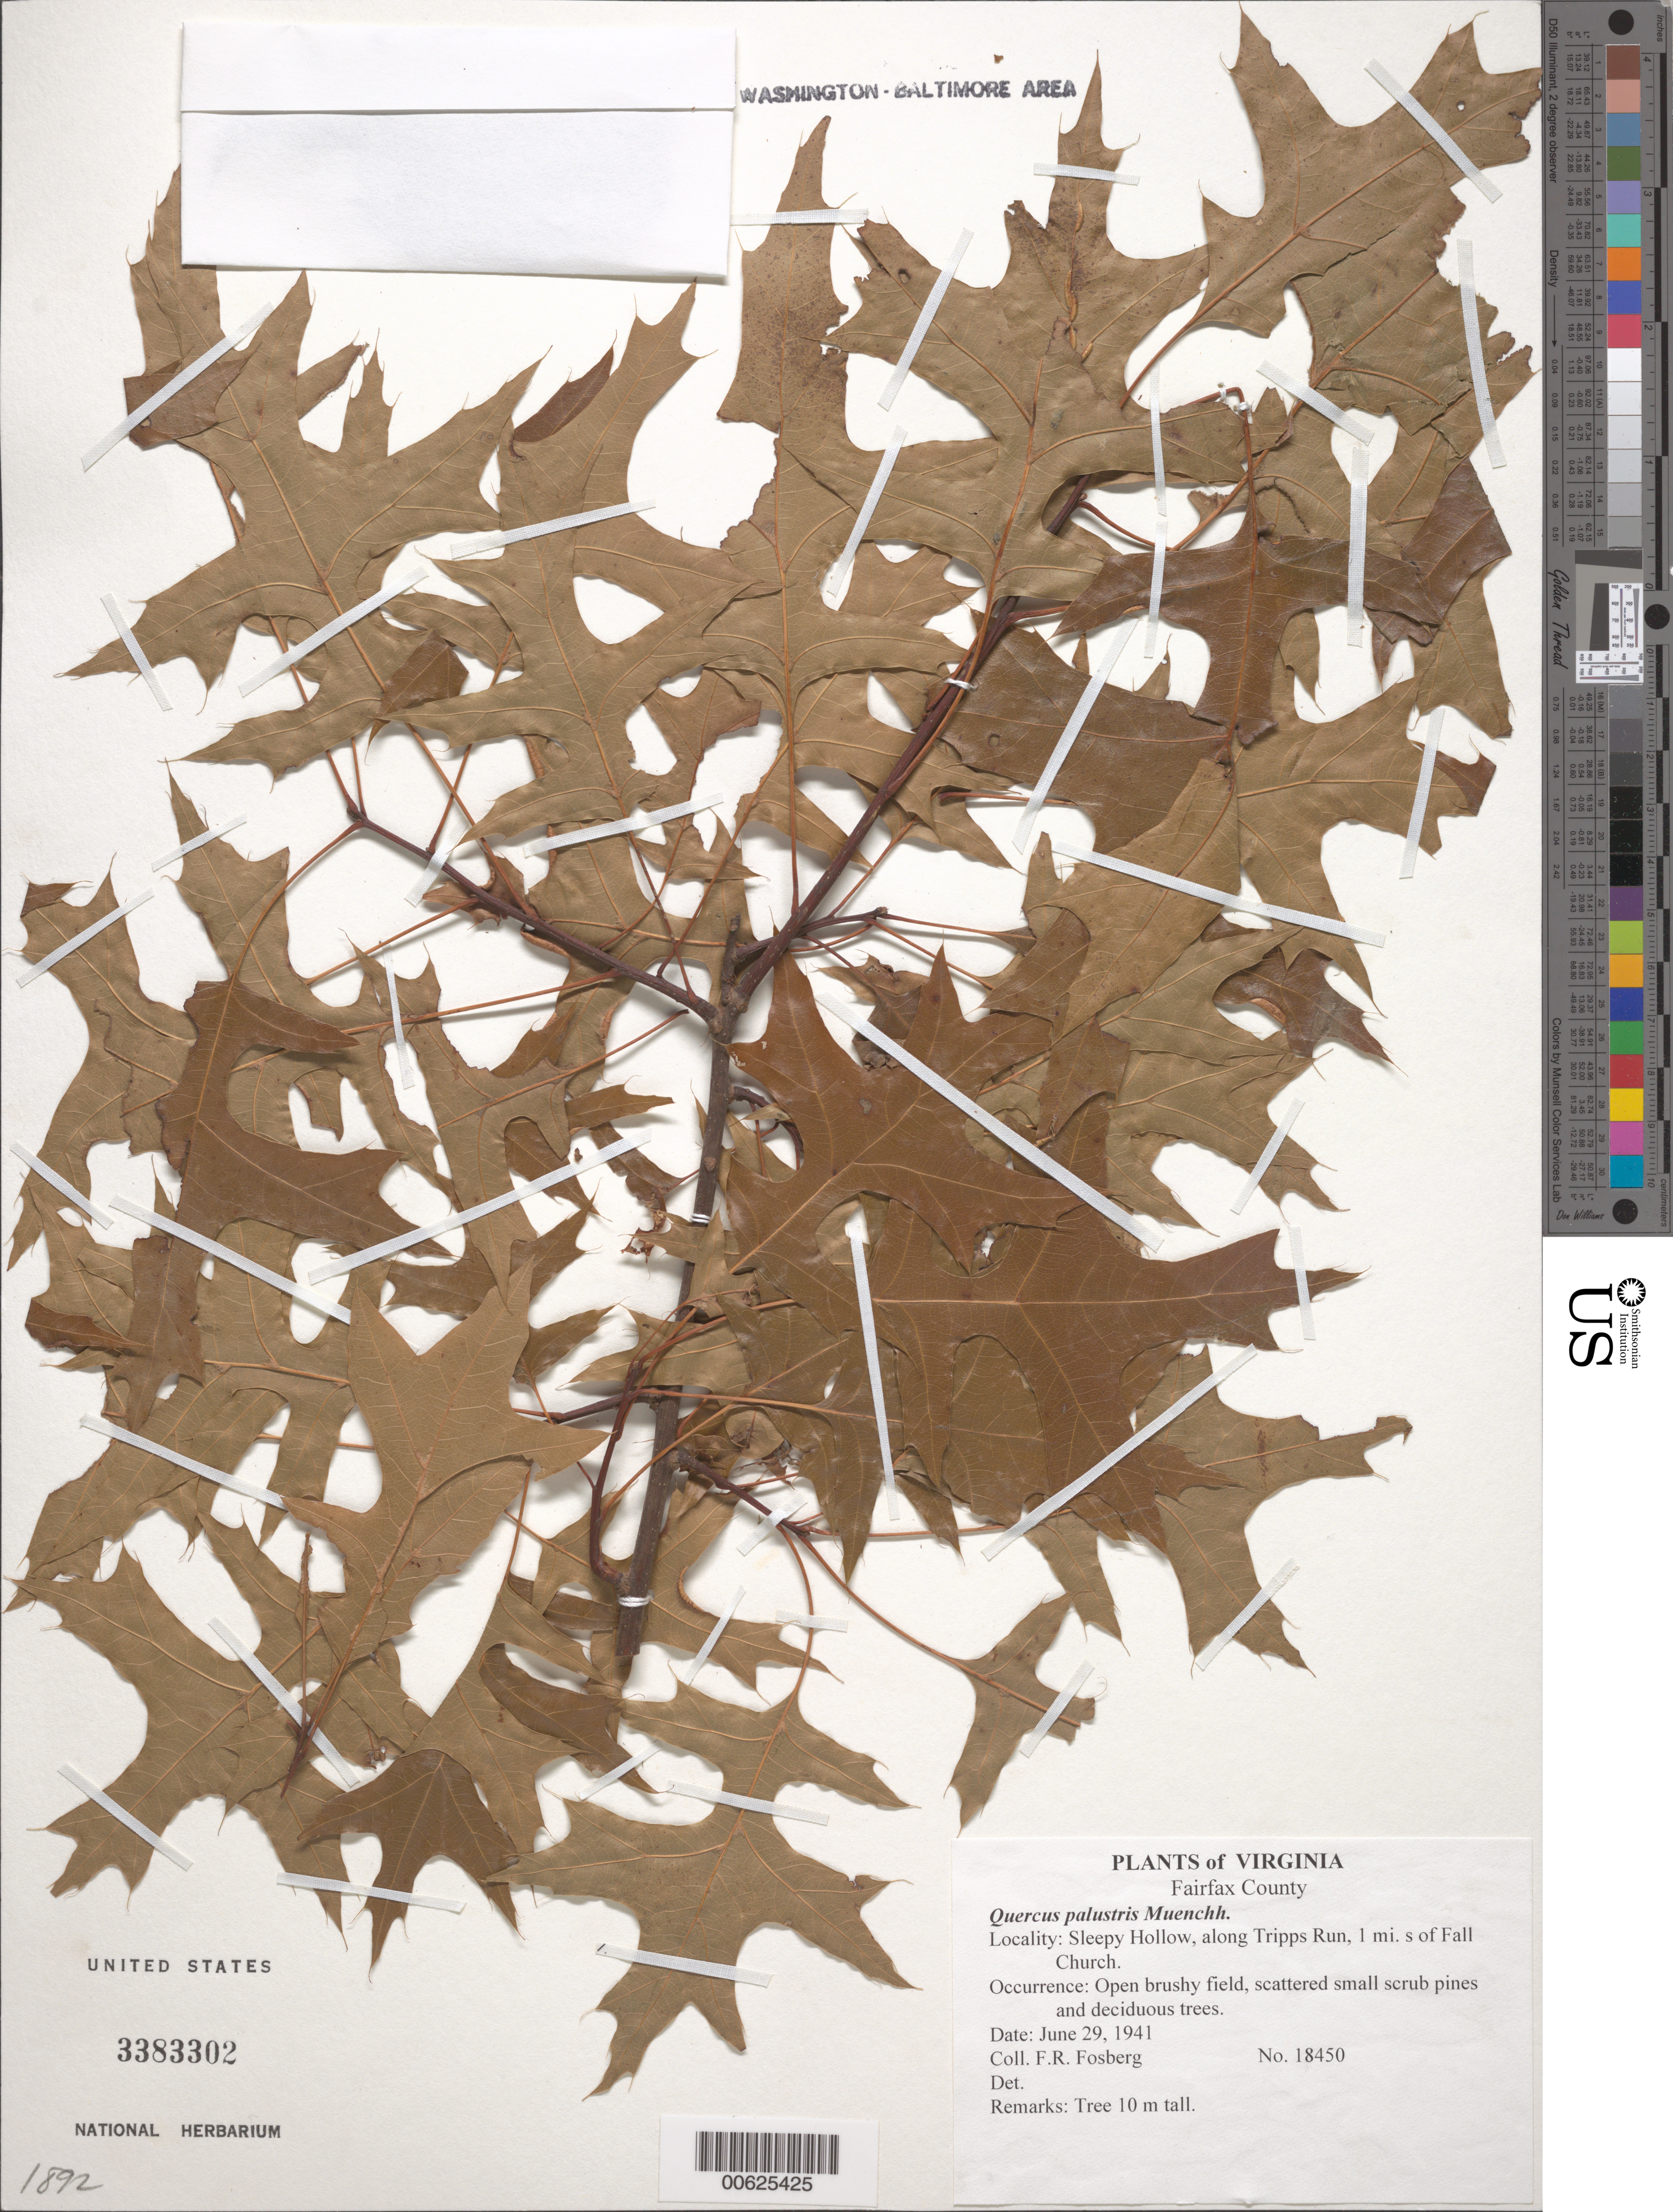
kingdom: Plantae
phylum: Tracheophyta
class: Magnoliopsida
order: Fagales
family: Fagaceae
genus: Quercus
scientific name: Quercus palustris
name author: Münchh.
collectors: F. R. Fosberg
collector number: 18450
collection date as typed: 29 Jun 1941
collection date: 1941-06-29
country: United States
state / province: Virginia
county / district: Fairfax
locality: Sleepy Hollow, along Tripps Run, 1 mi. S of Falls Church.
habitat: Open brushy field, scattered small scrub pines and deciduous trees.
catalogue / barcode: US 3383302